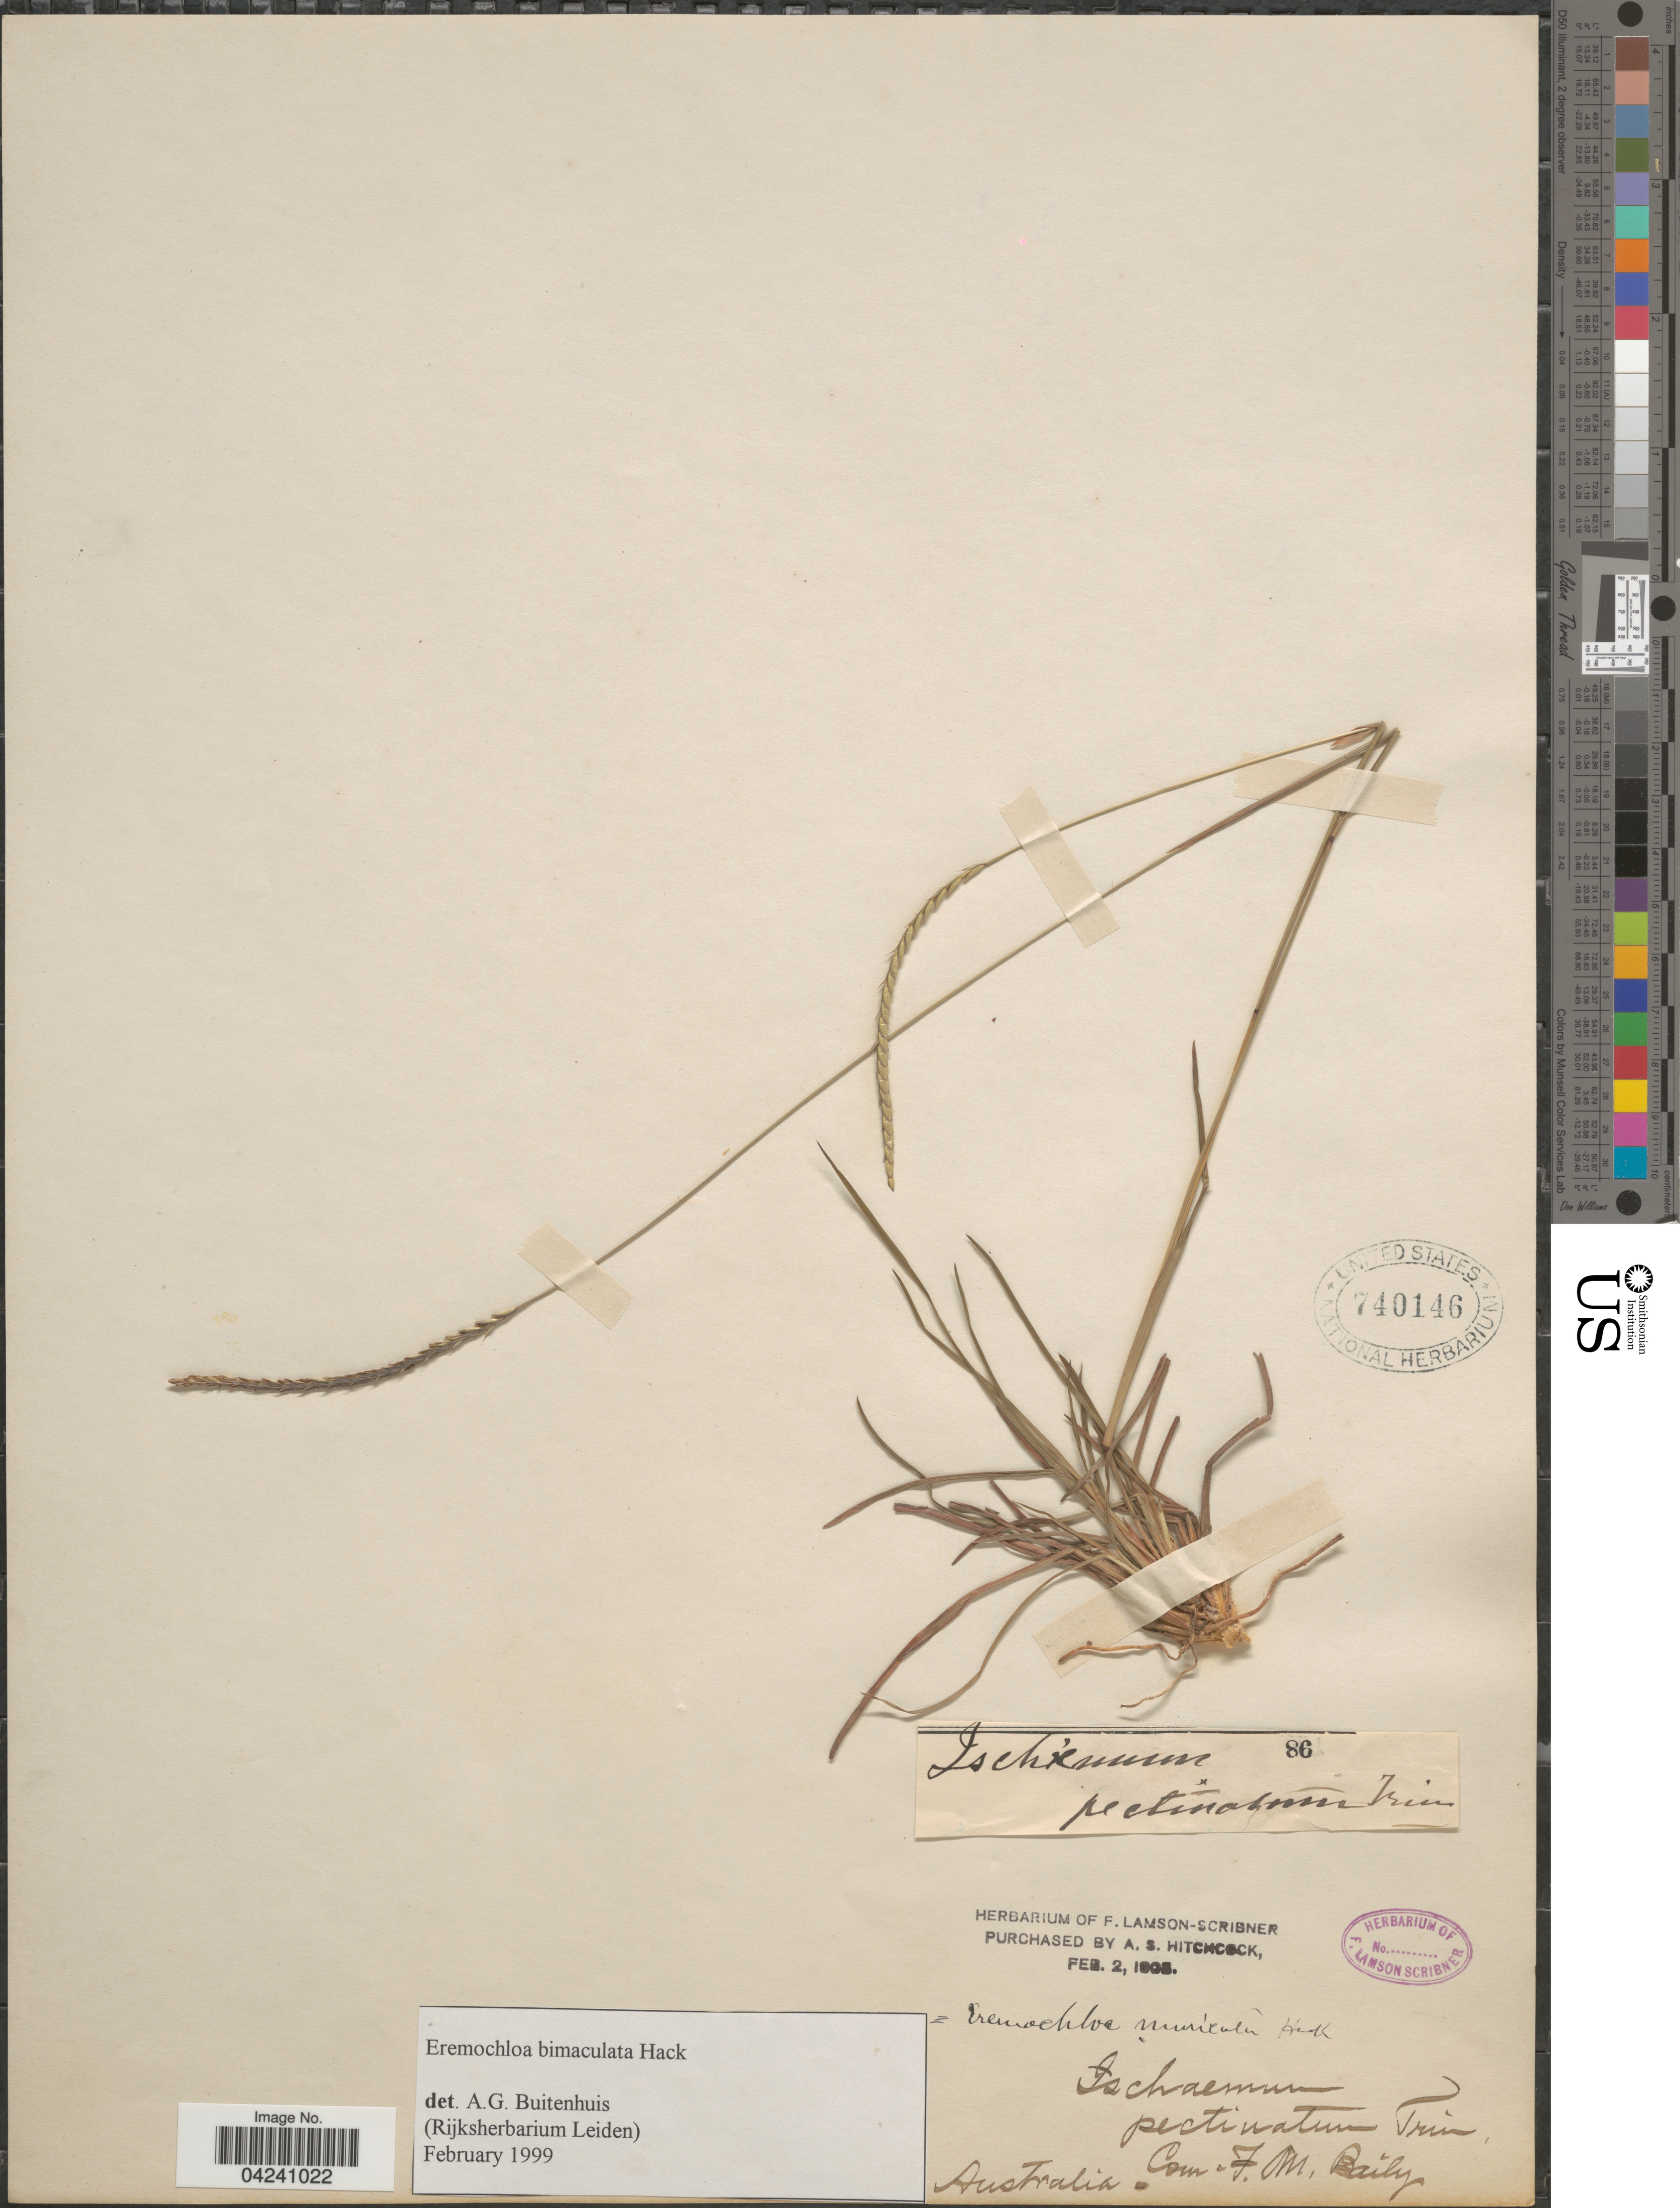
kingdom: Plantae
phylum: Tracheophyta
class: Liliopsida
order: Poales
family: Poaceae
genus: Eremochloa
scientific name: Eremochloa bimaculata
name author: Hack.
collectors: ex herb. F. Lamson Scribner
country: Australia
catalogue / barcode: US 740146